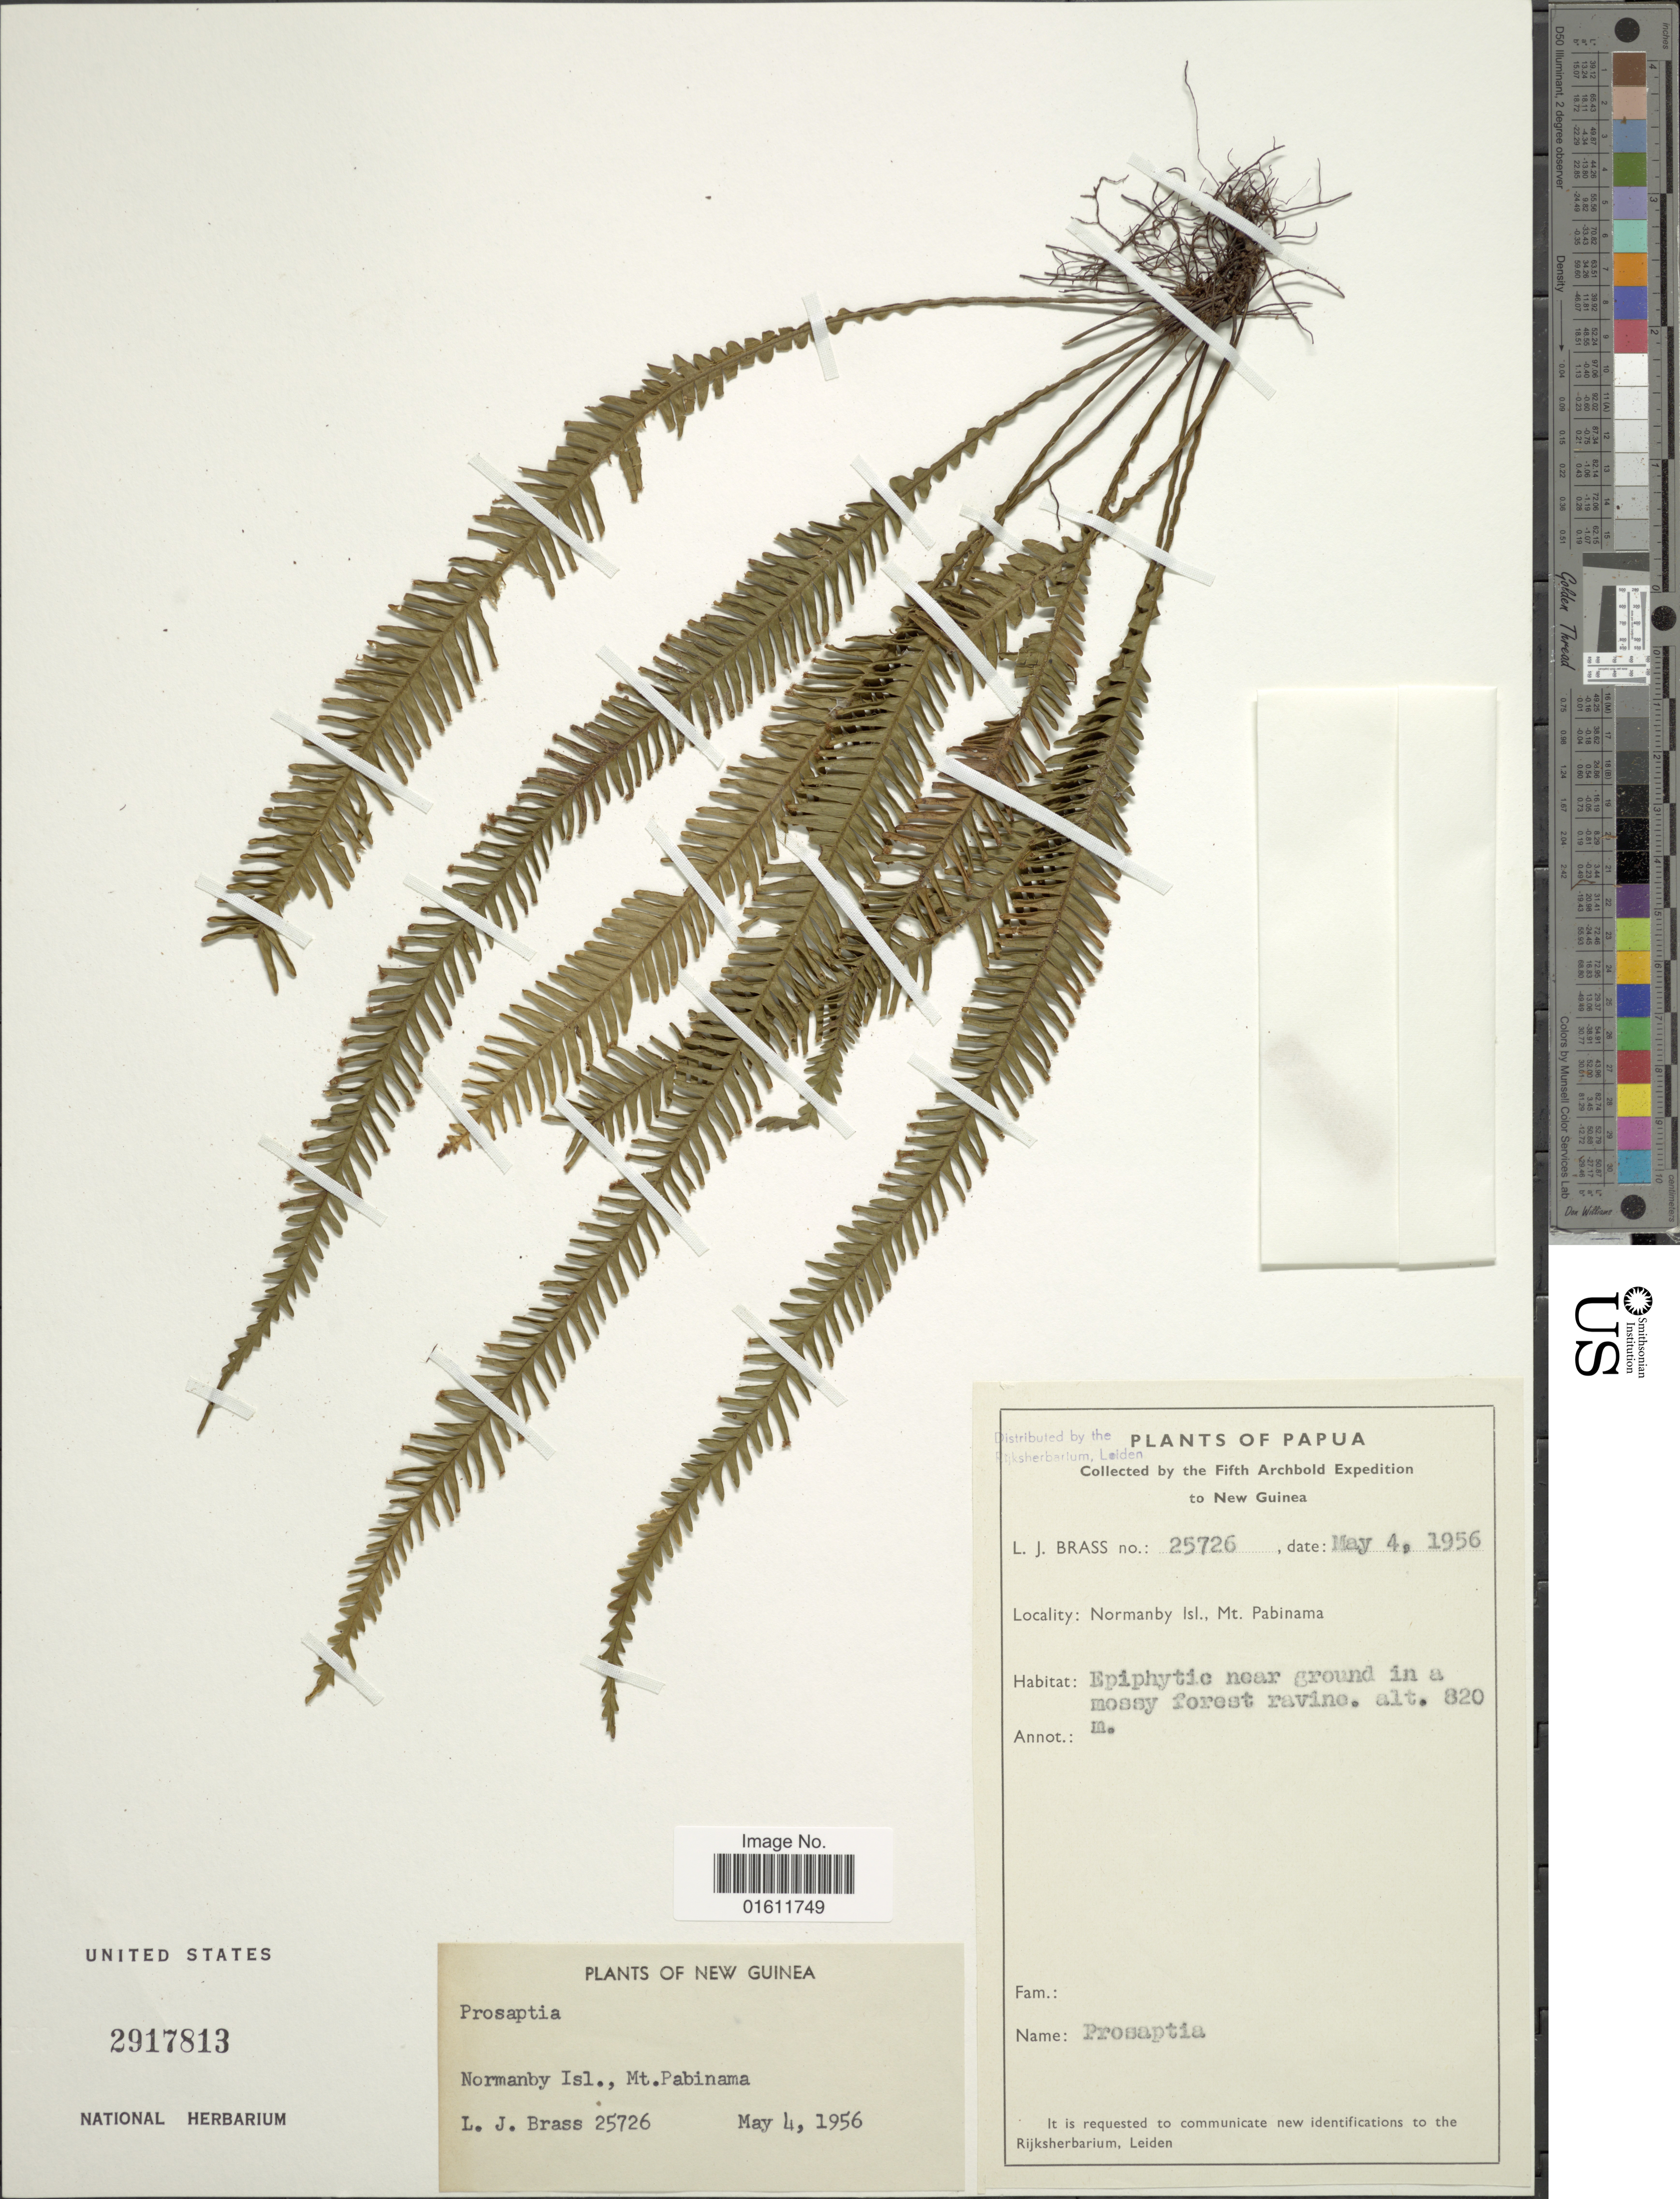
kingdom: Plantae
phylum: Tracheophyta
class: Polypodiopsida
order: Polypodiales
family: Polypodiaceae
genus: Prosaptia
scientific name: Prosaptia sp.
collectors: L. J. Brass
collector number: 25726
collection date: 1956-05-04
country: Papua New Guinea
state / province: Milne Bay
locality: Normanby Isl., Mt. Pabinama.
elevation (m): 820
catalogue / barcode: US 2917813